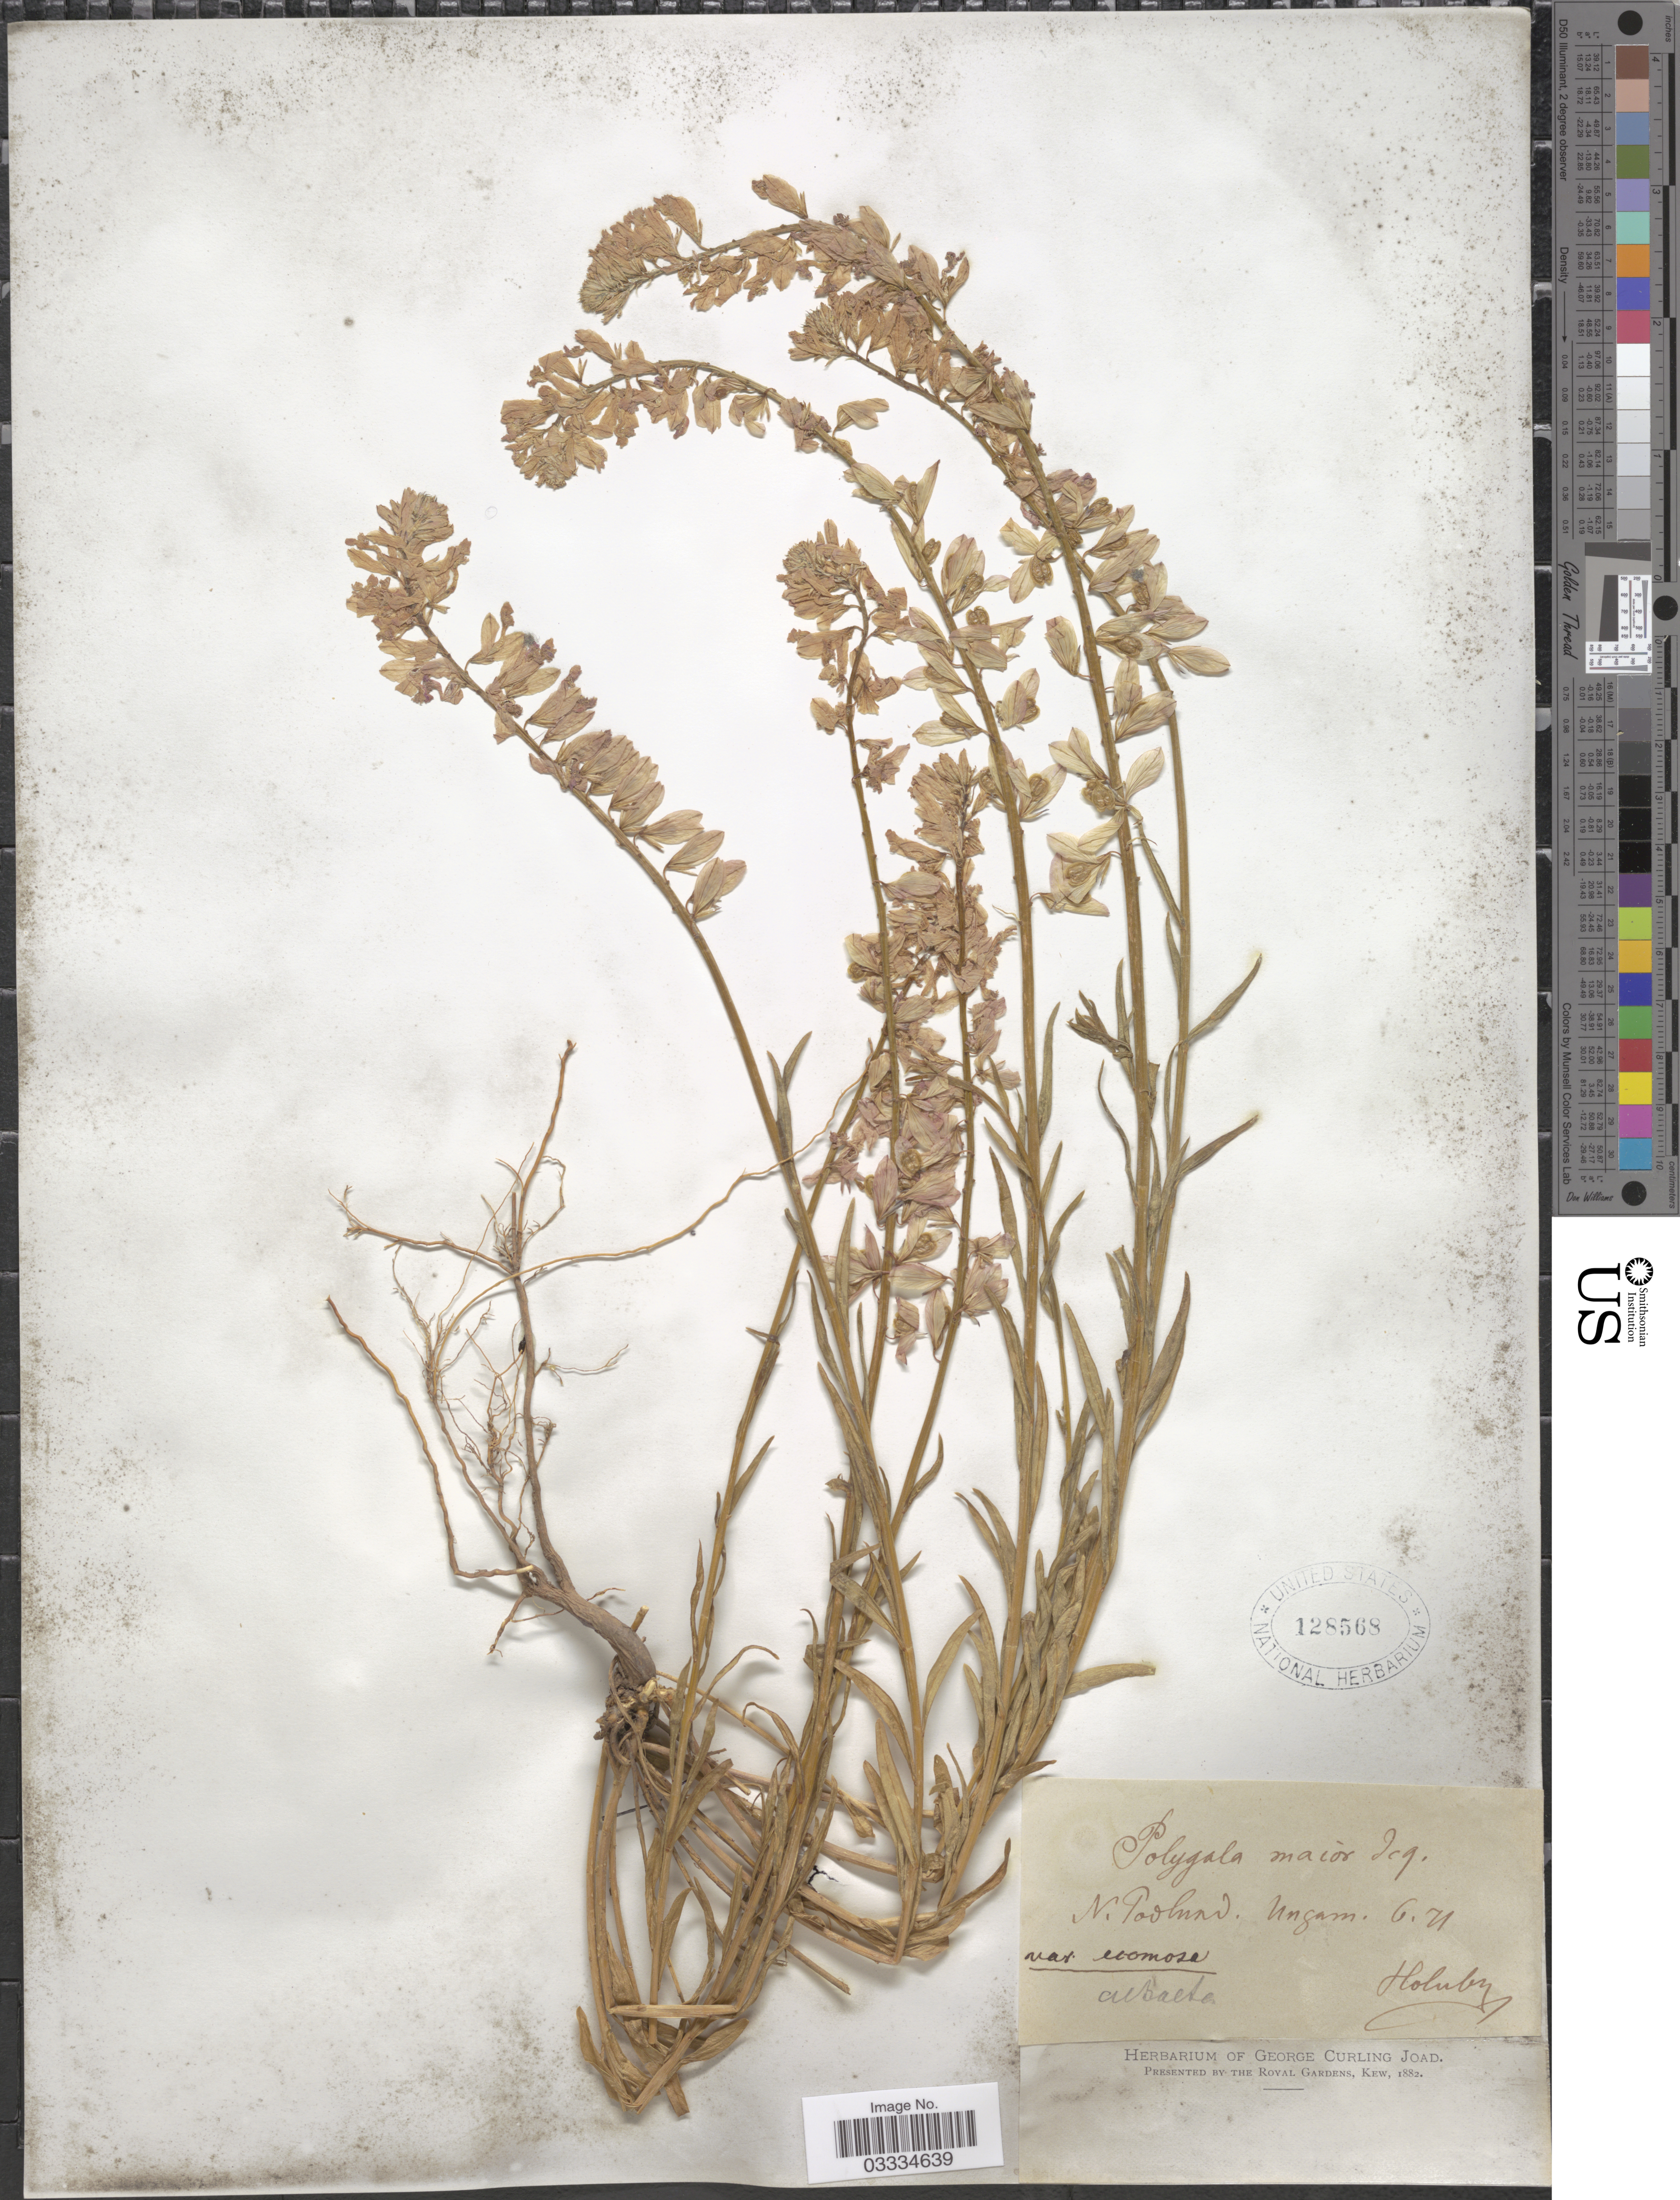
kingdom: Plantae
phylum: Tracheophyta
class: Magnoliopsida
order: Fabales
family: Polygalaceae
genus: Polygala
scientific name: Polygala major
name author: Jacq.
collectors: Holuby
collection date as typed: Transcribed d/m/y: /6/71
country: Hungary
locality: N. Poolmad [interpreted]. Ungarn.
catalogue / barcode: US 128568